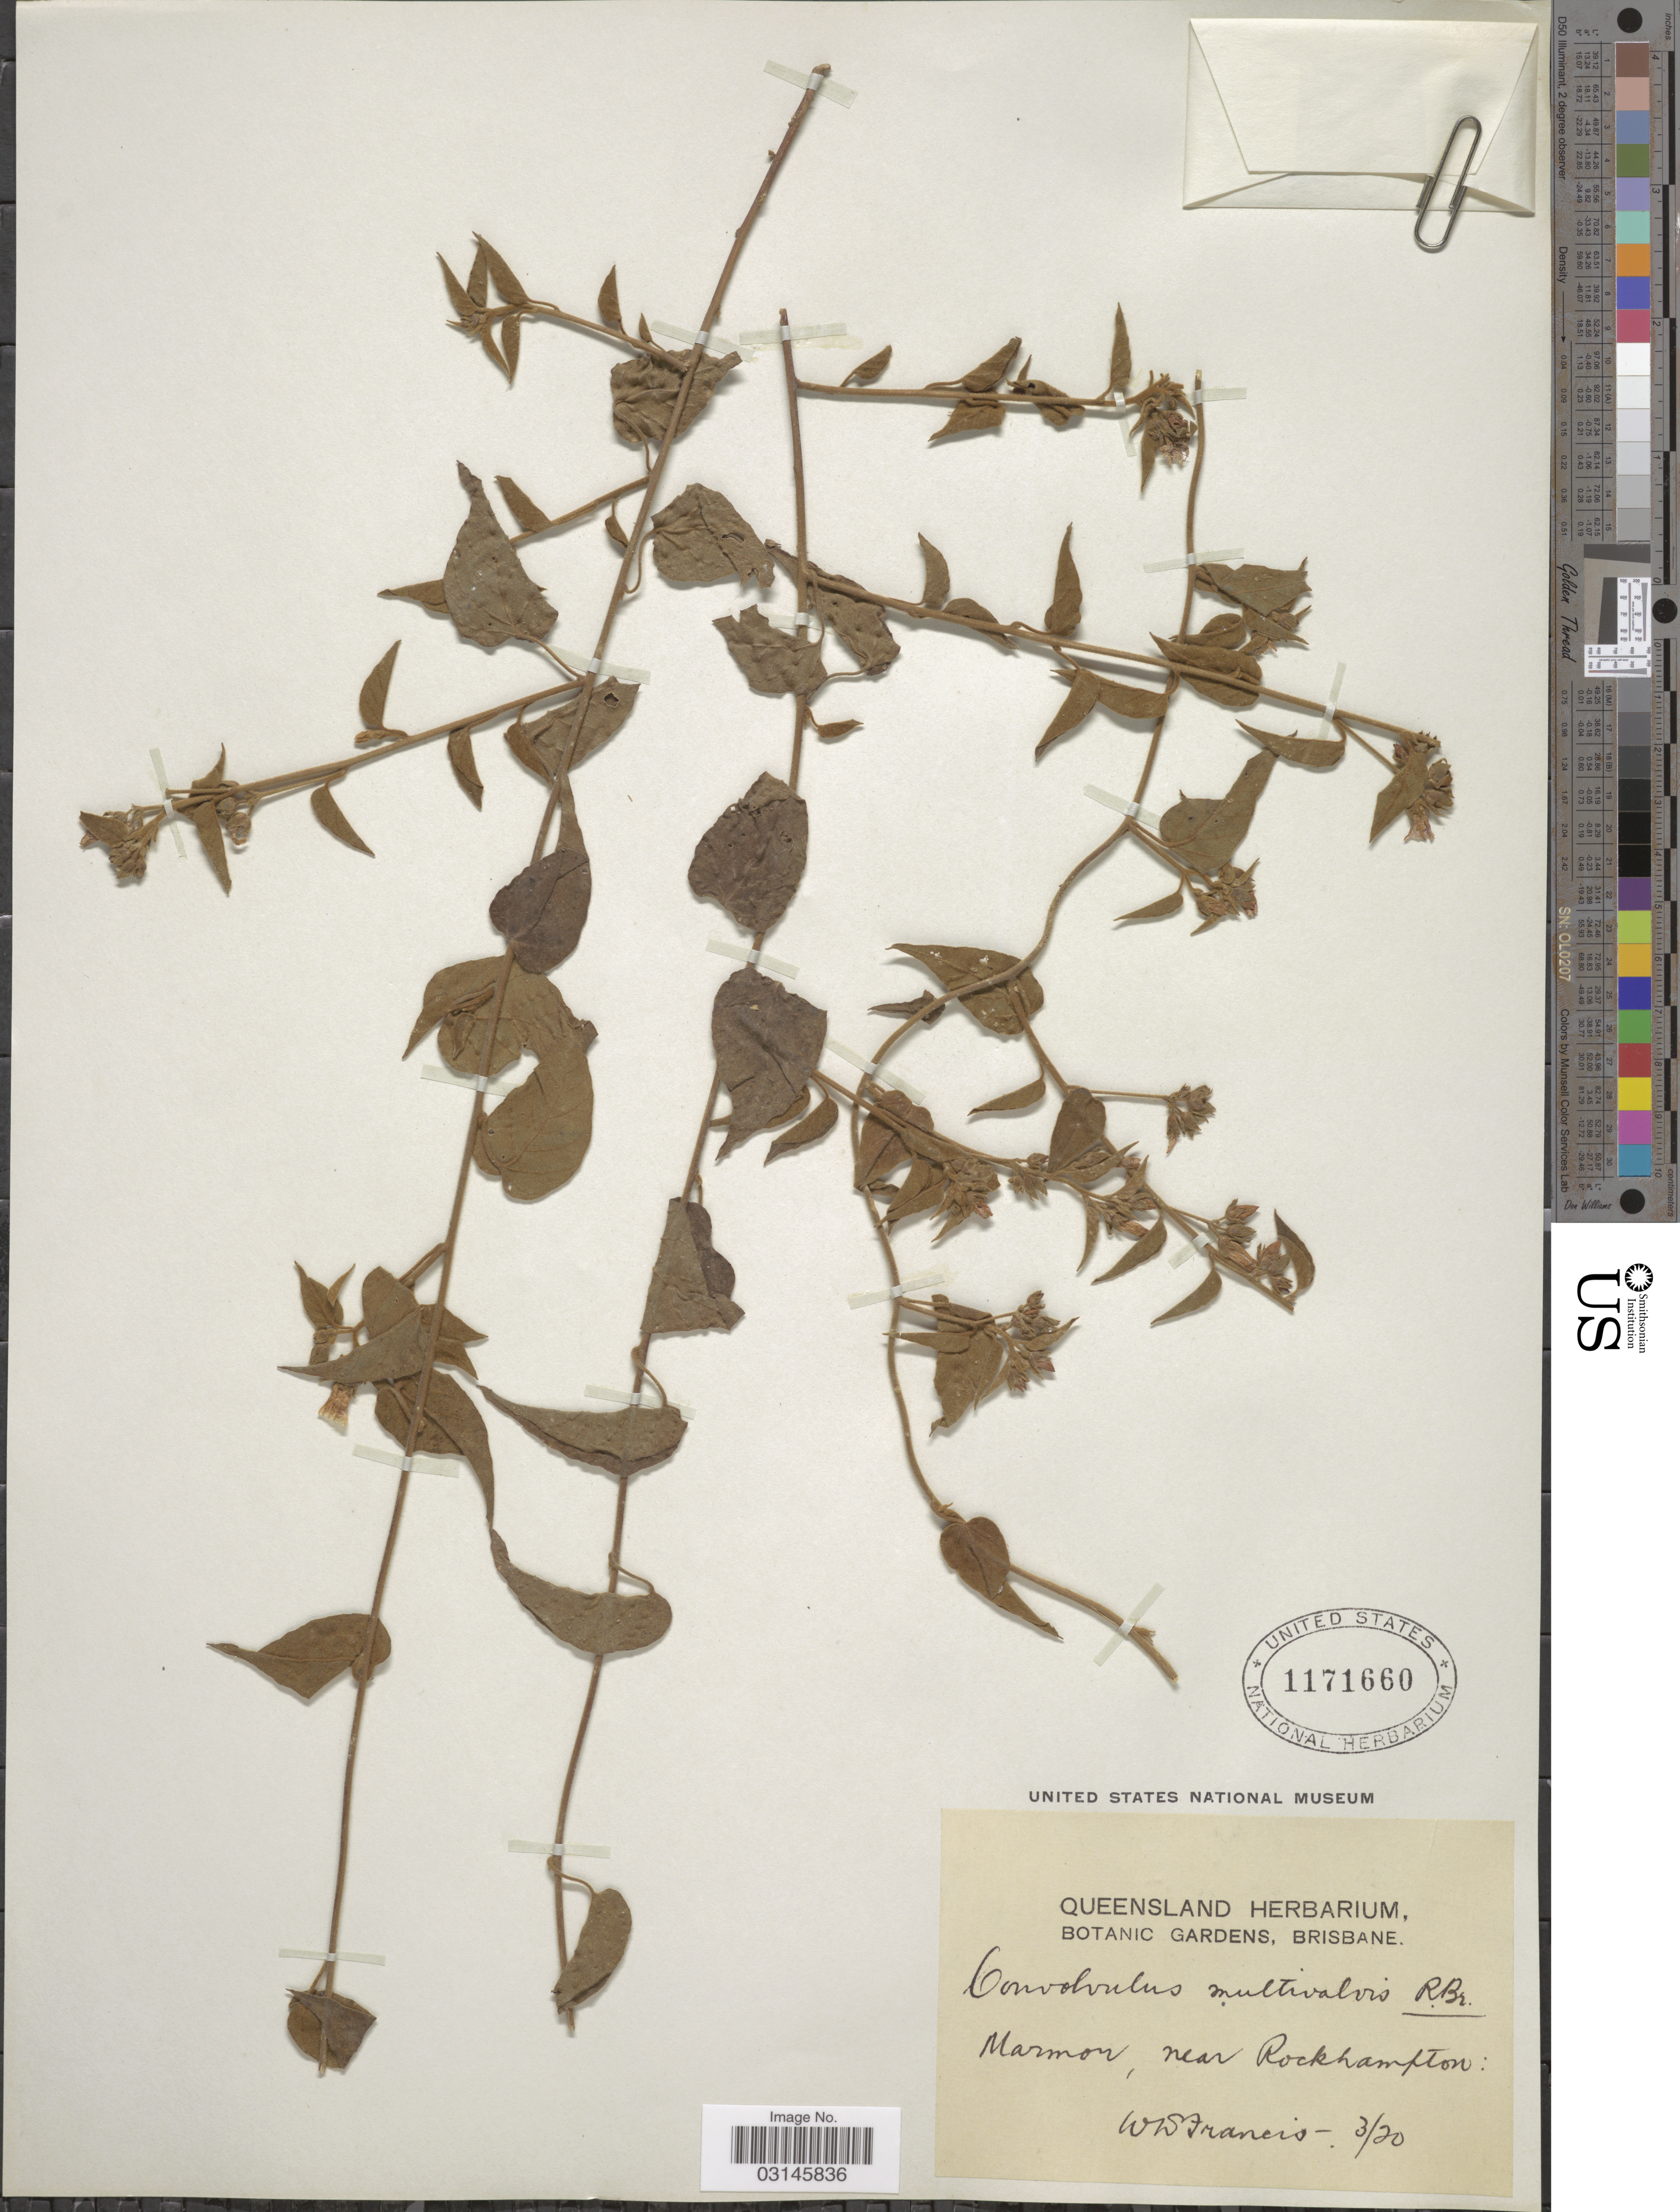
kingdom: Plantae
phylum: Tracheophyta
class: Magnoliopsida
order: Solanales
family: Convolvulaceae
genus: Convolvulus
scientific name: Convolvulus multivalvis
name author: R. Br.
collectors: W. Francis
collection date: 1920-03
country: Australia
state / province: Queensland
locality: Marmor, near Rockhampton.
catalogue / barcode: US 1171660